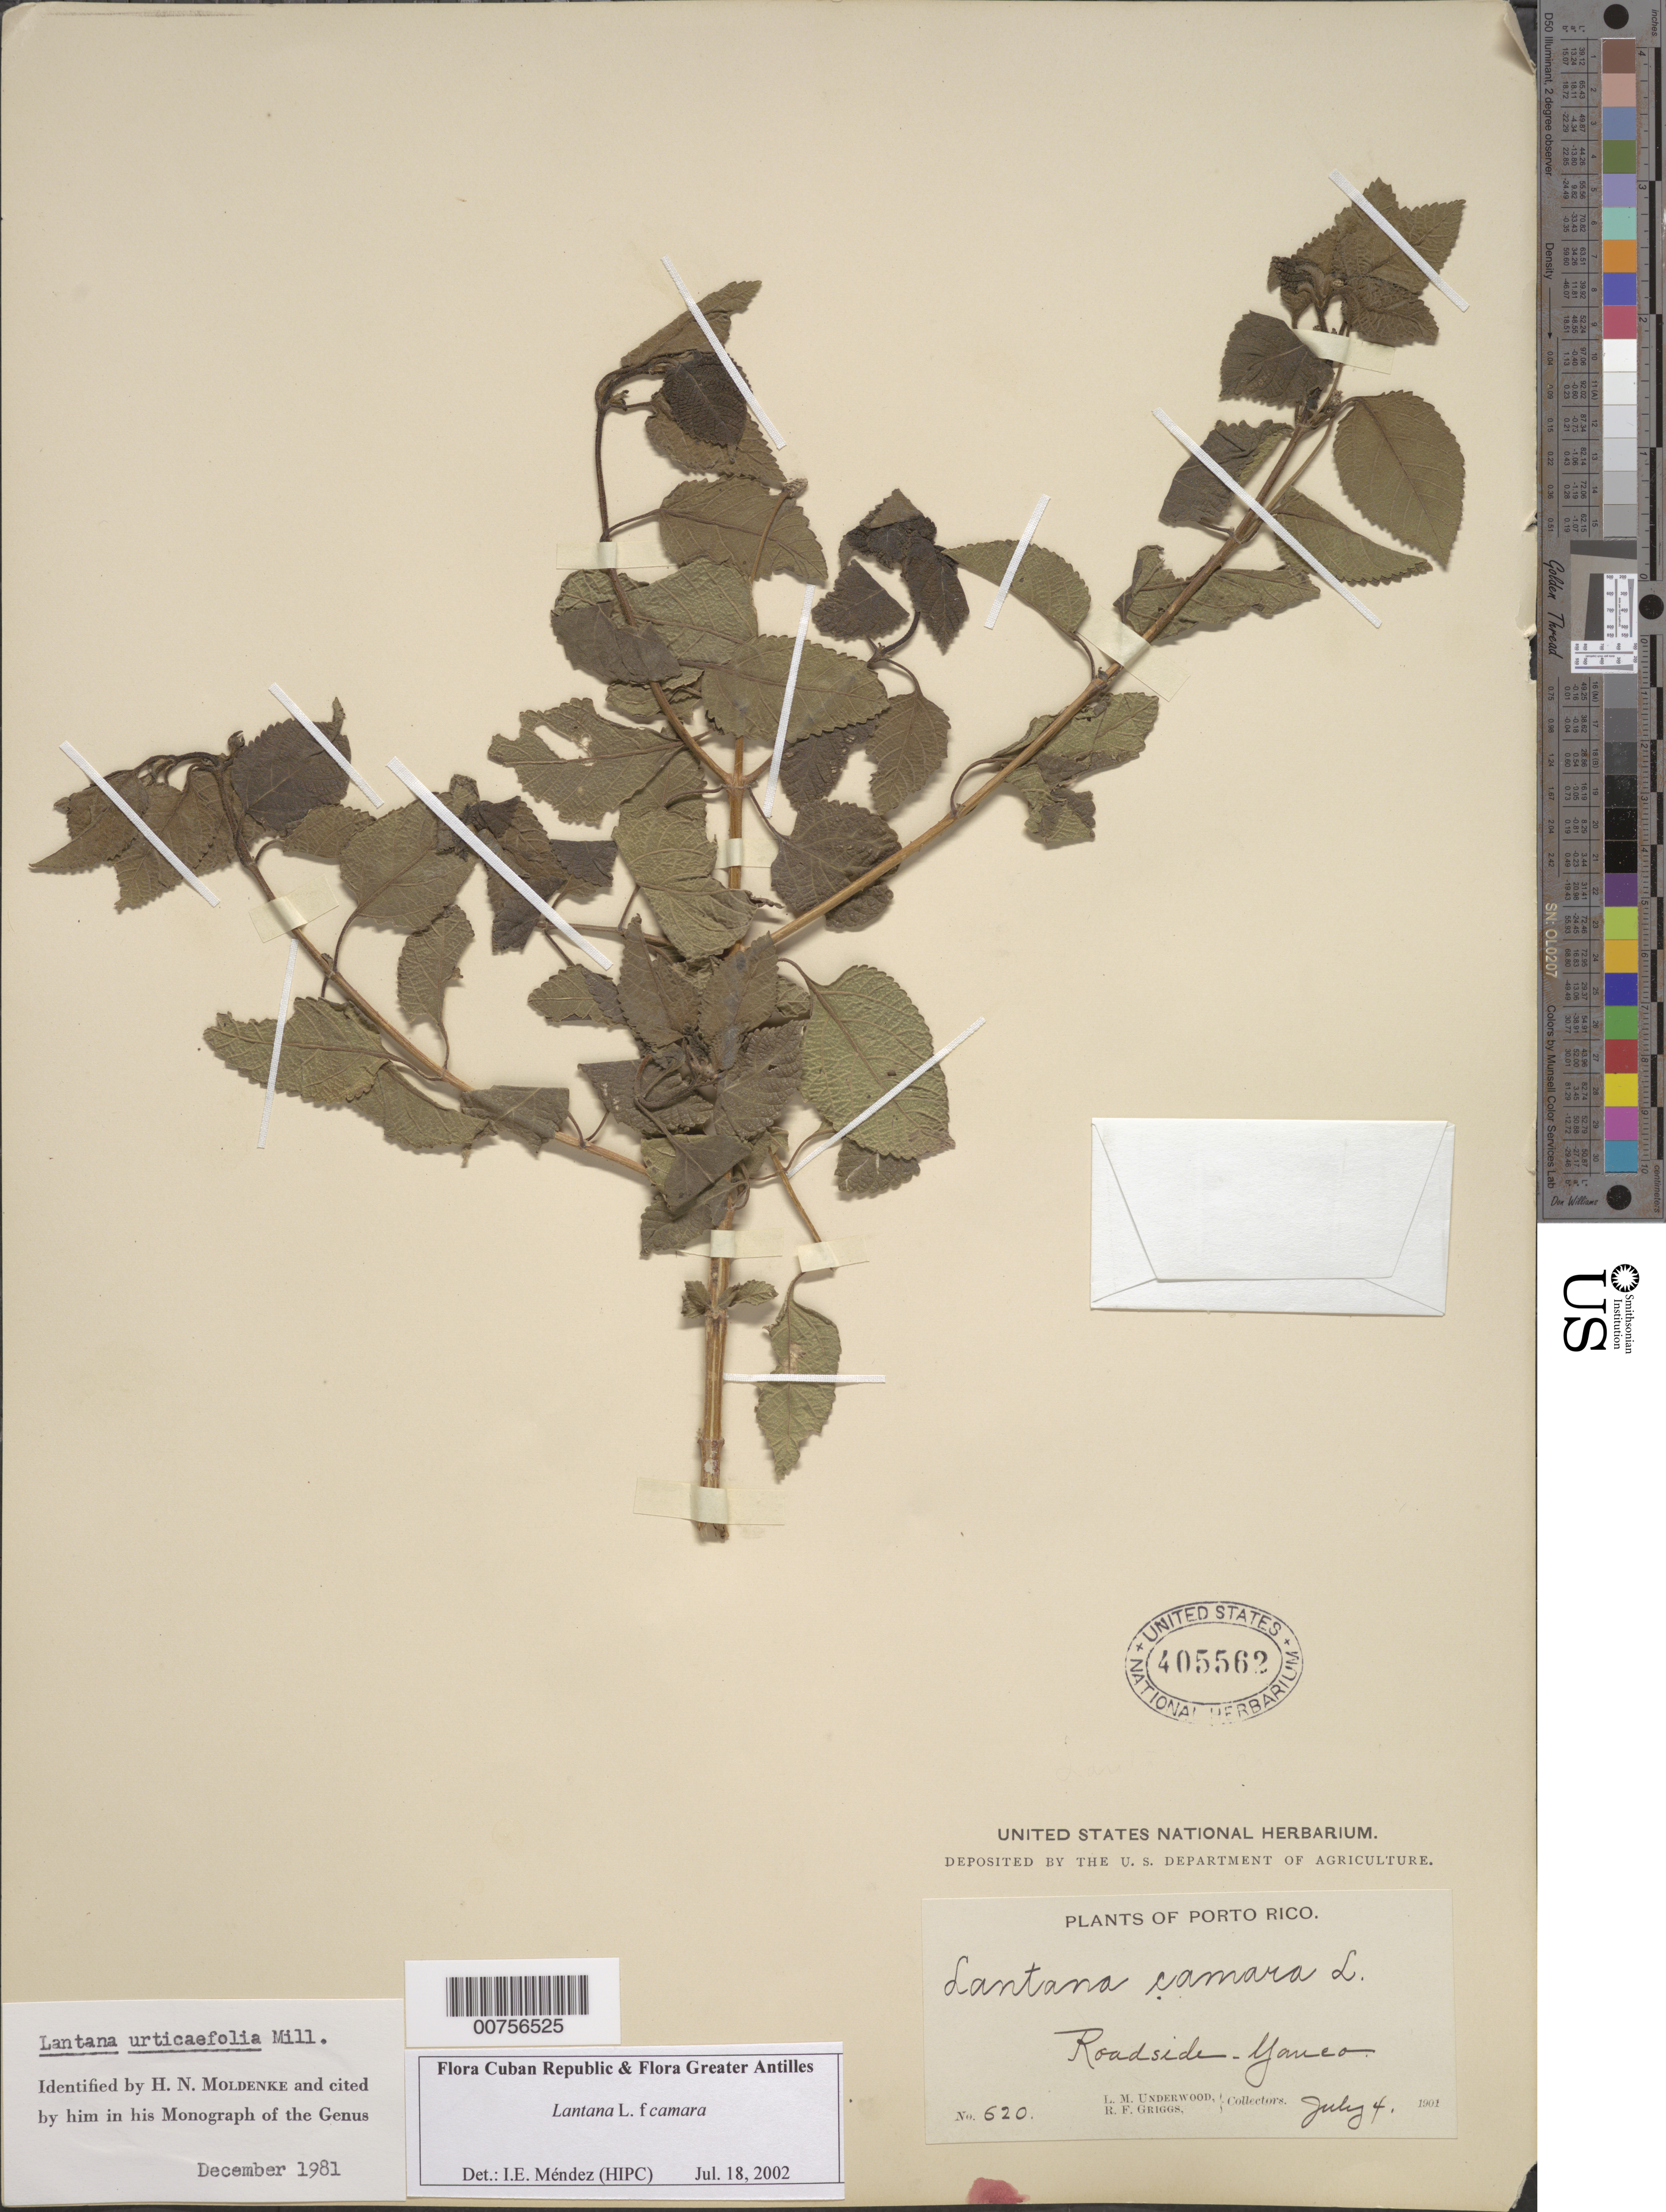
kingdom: Plantae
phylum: Tracheophyta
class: Magnoliopsida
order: Lamiales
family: Verbenaceae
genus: Lantana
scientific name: Lantana camara f. camara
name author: L.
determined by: Méndez, Isidro E., (HIPC)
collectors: L. M. Underwood & R. F. Griggs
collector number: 620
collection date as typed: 04 Jul 1901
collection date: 1901-07-04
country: Puerto Rico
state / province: Yauco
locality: Yaouco, roadside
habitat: Roadside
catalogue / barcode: US 405562